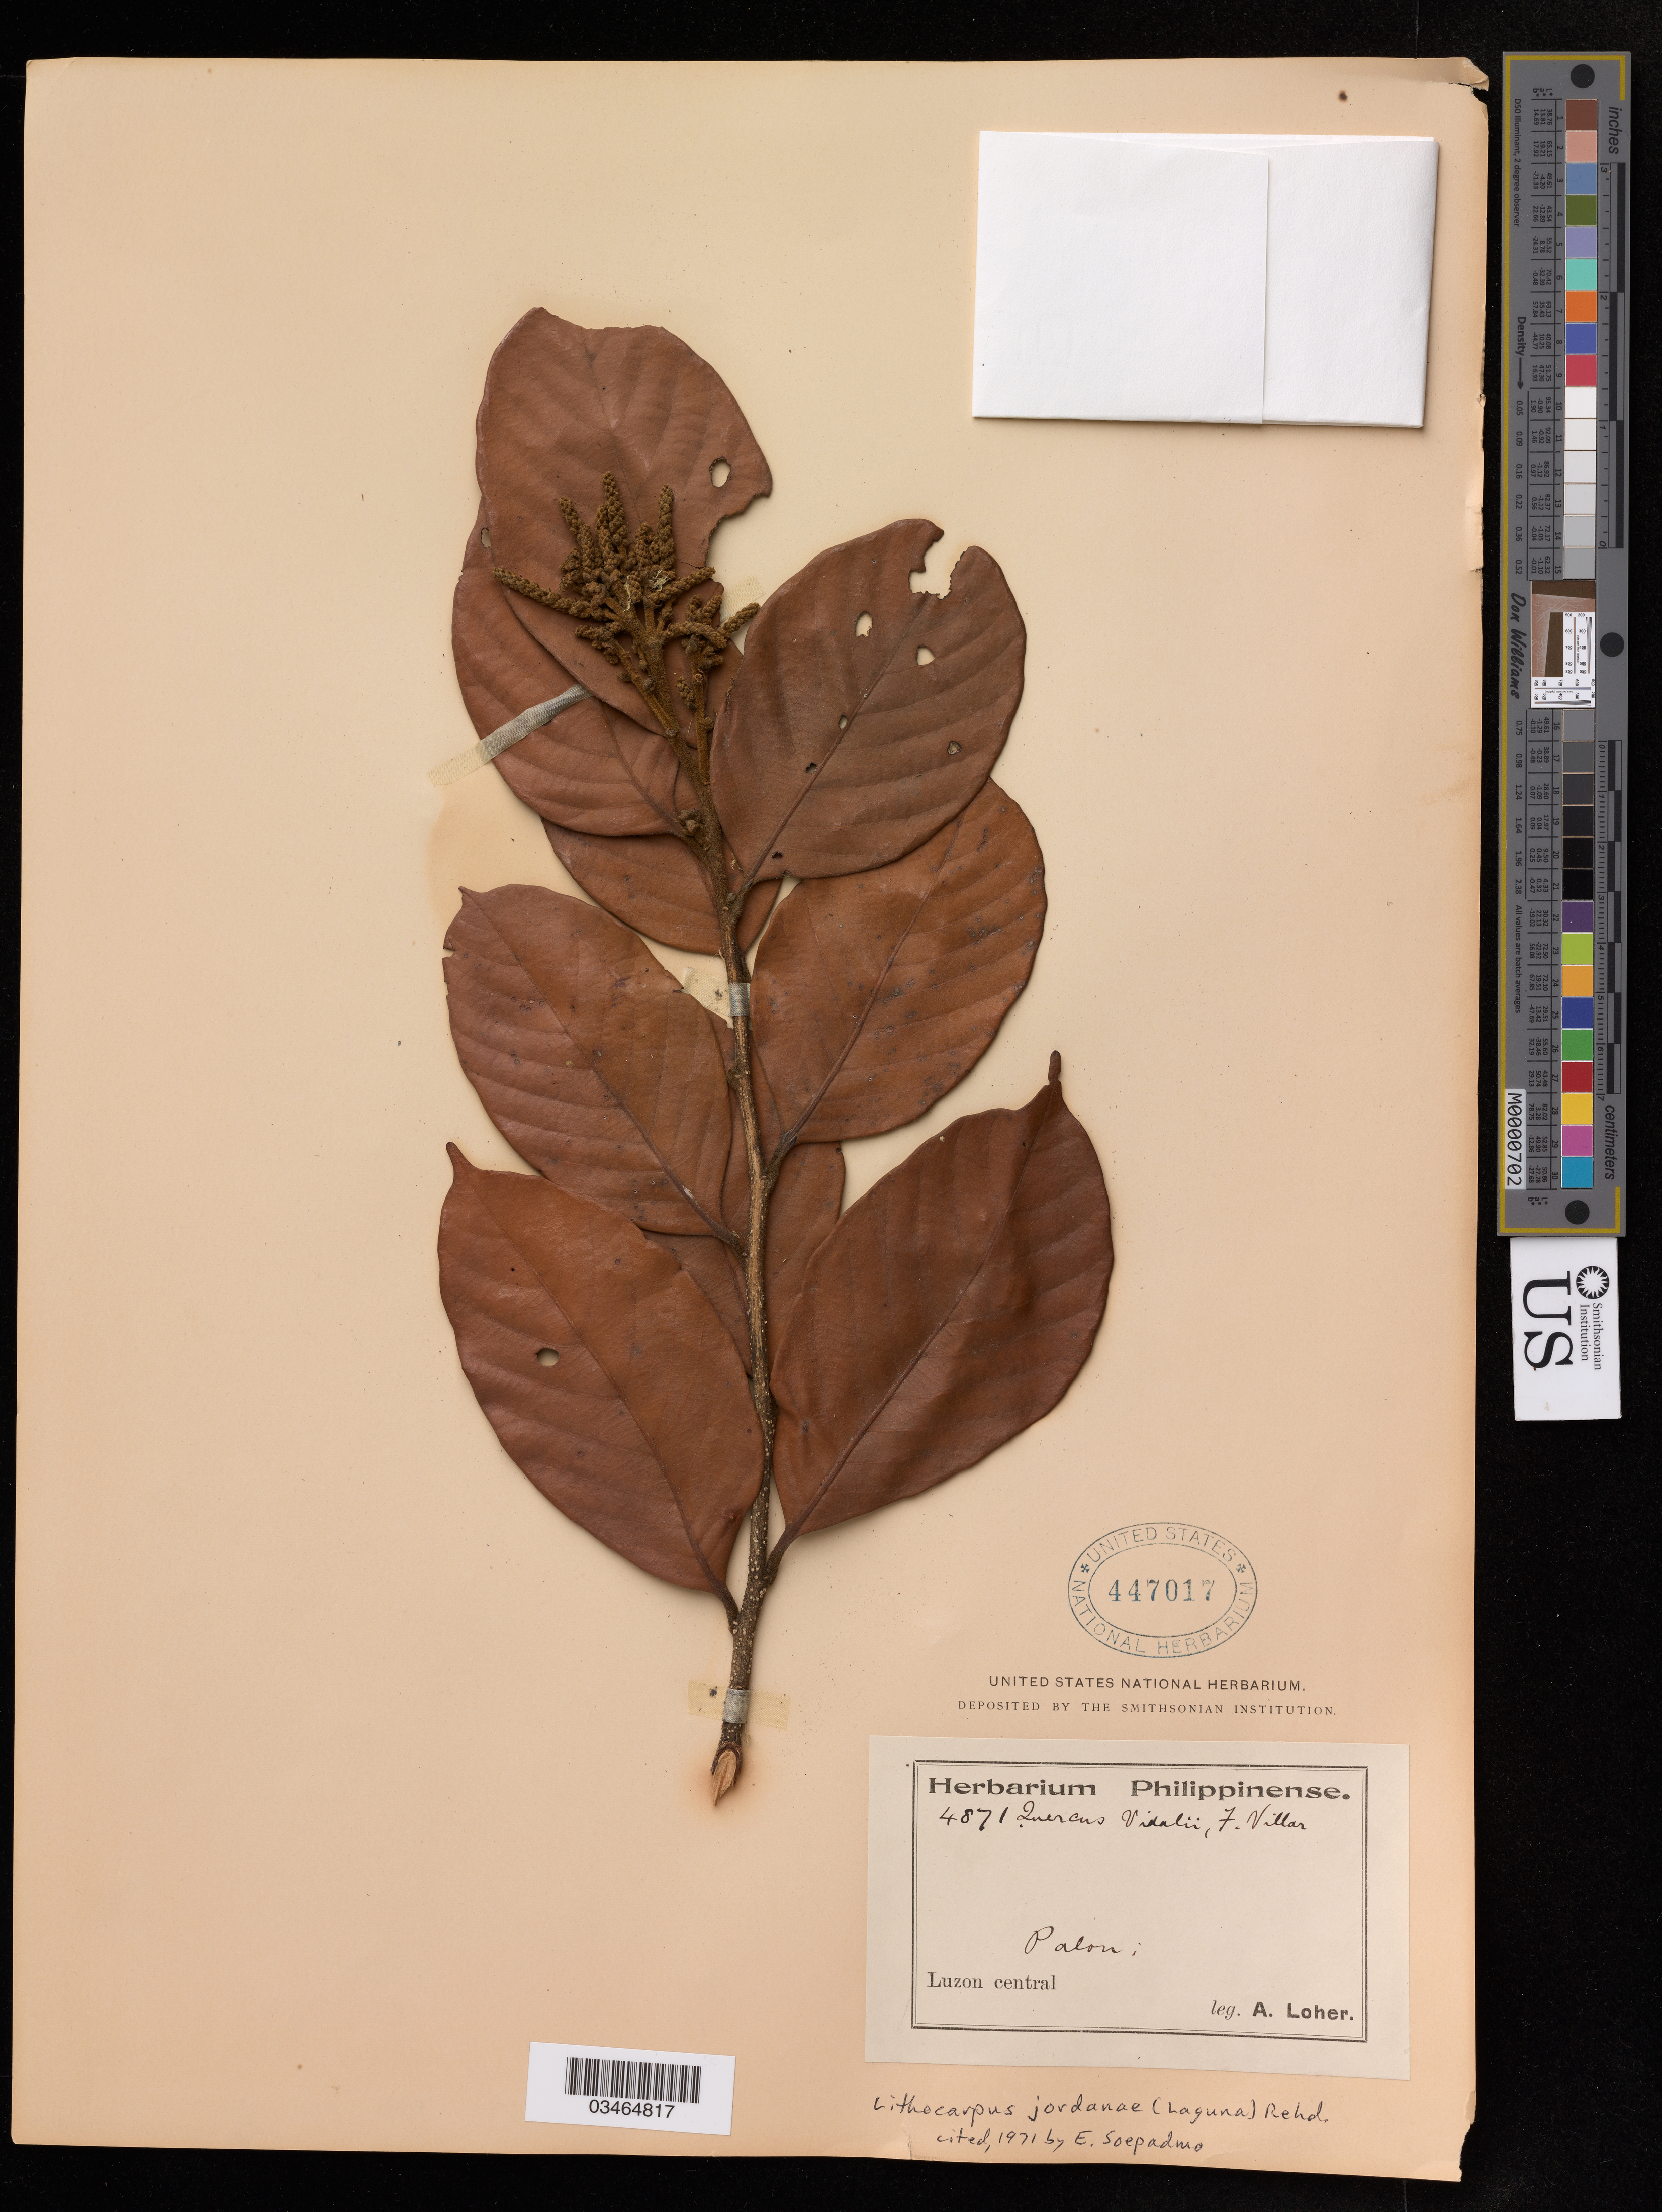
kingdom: Plantae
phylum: Tracheophyta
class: Magnoliopsida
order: Fagales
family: Fagaceae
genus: Lithocarpus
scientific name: Lithocarpus jordanae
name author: (Villanueva) Rehder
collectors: A. Loher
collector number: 4871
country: Philippines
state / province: Central Luzon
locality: Palon.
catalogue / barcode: US 447017